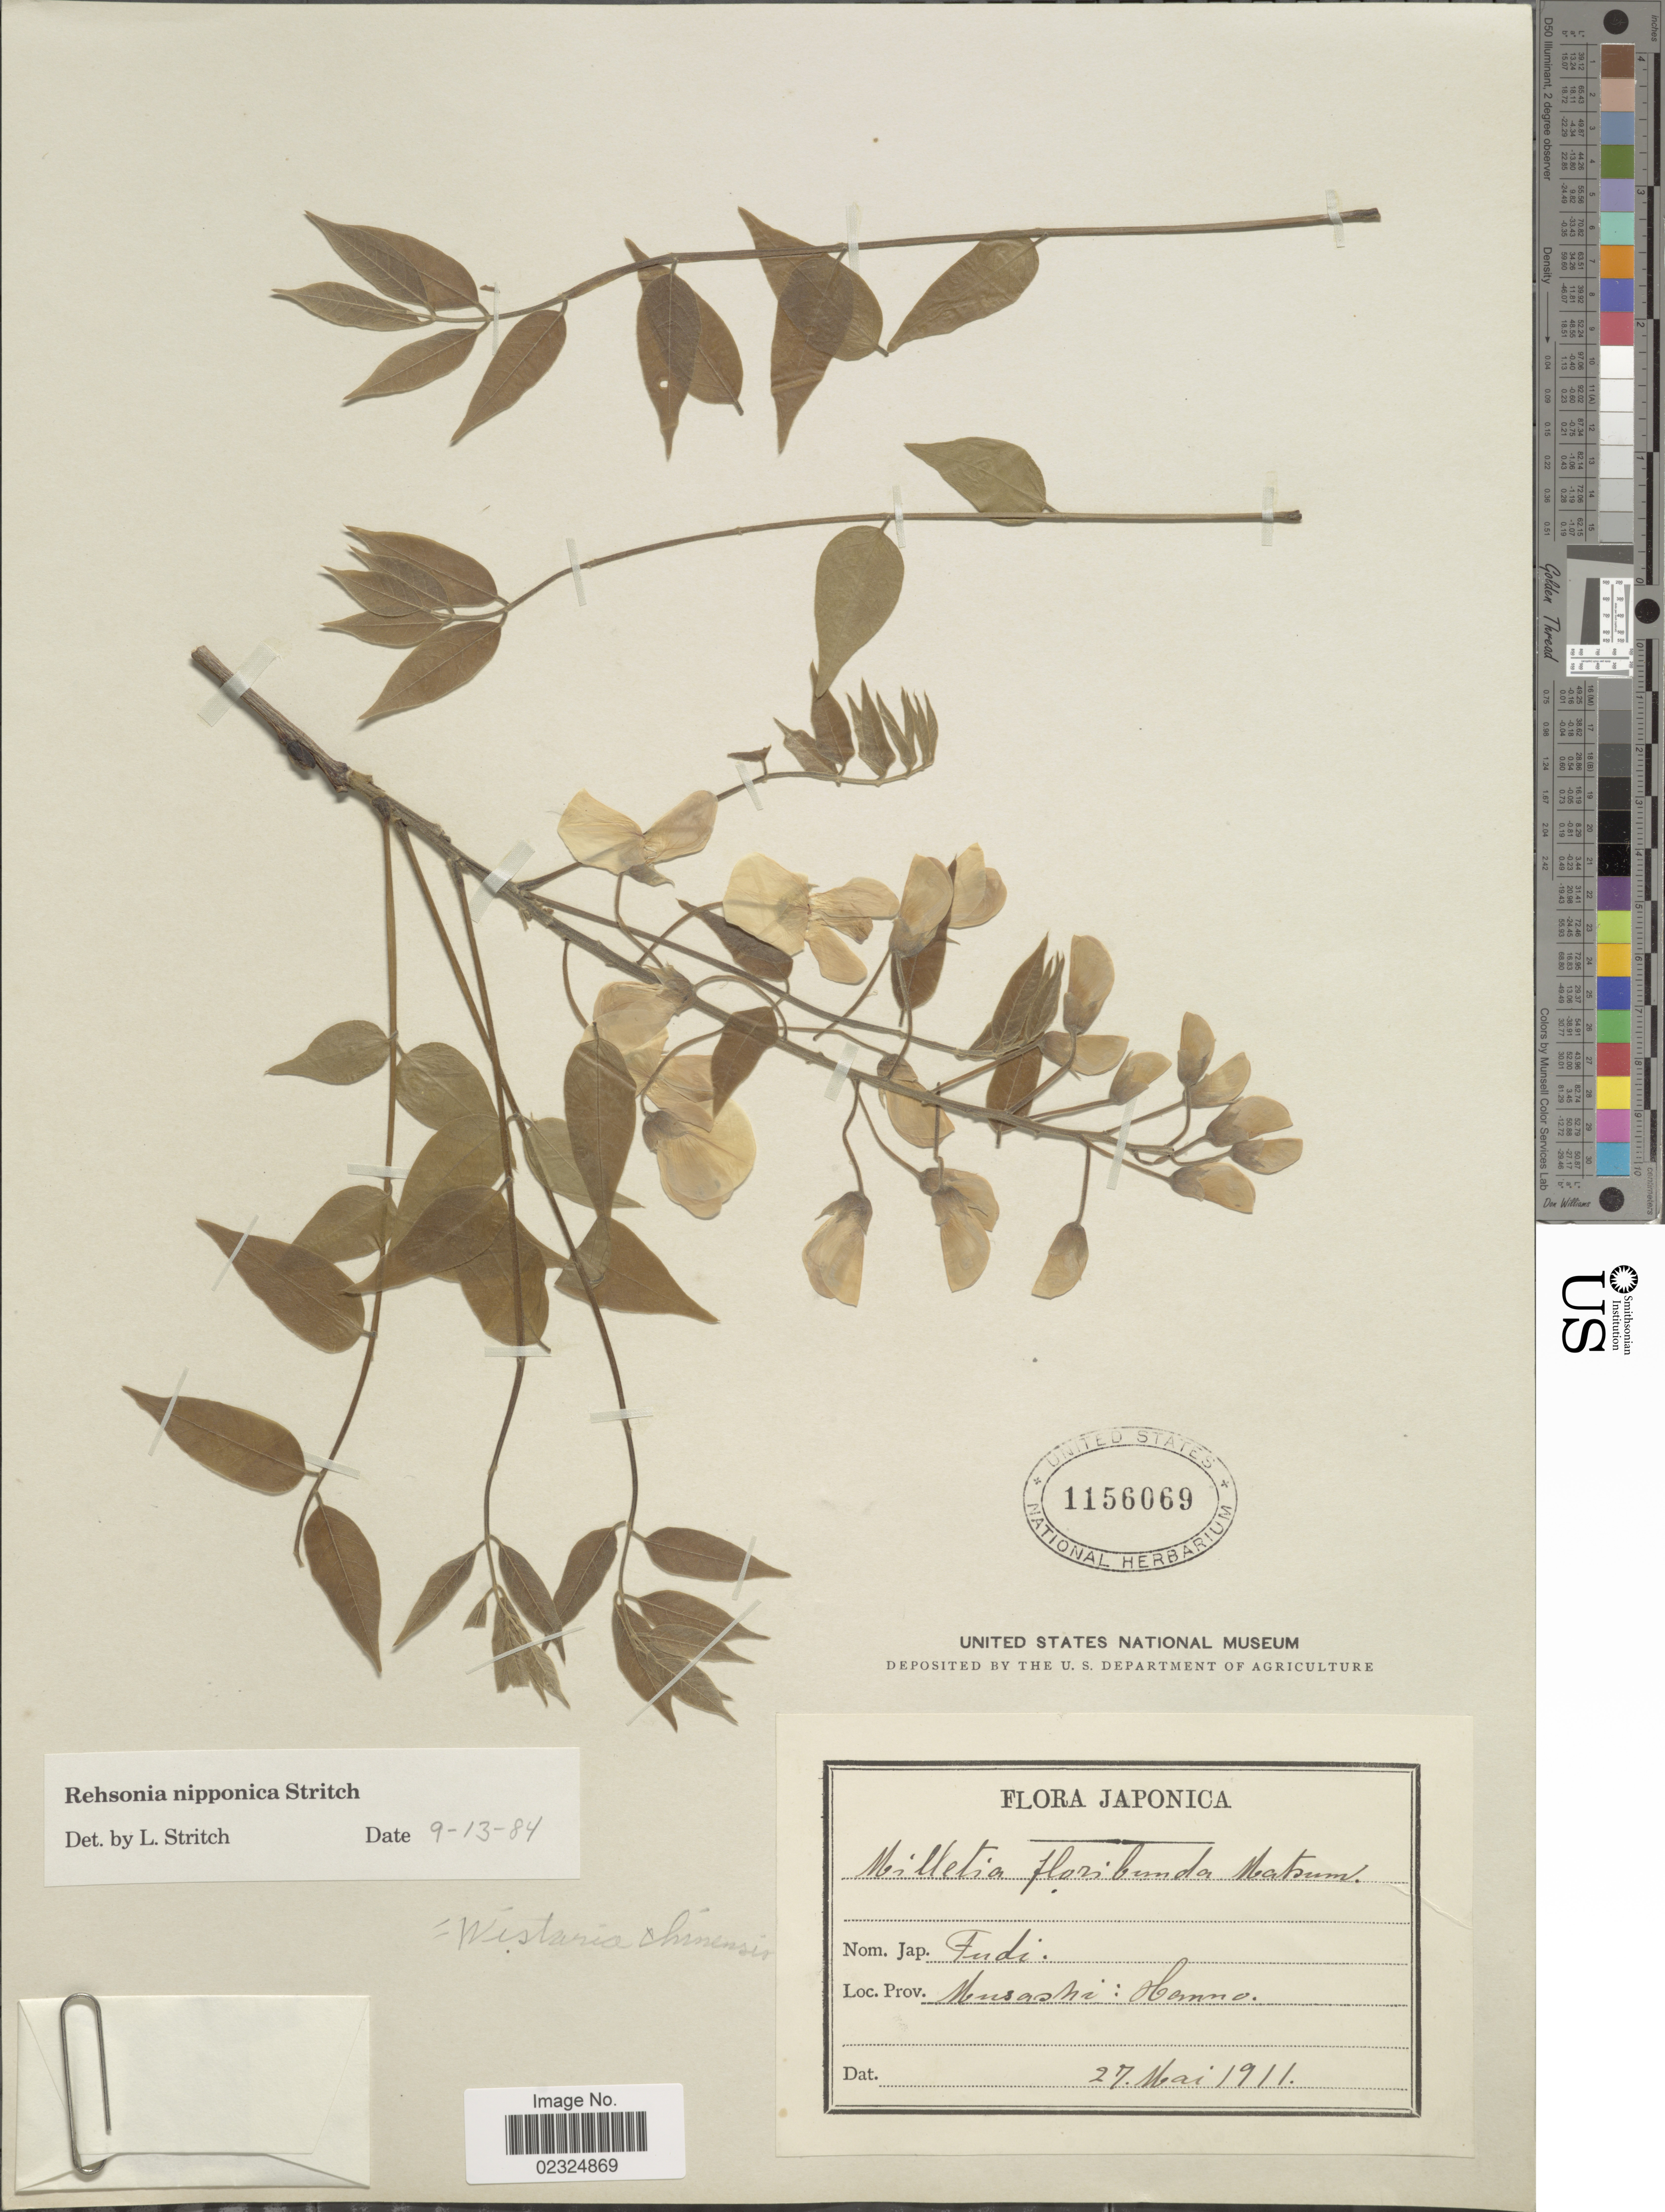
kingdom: Plantae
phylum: Tracheophyta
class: Magnoliopsida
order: Fabales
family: Fabaceae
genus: Wisteria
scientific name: Wisteria floribunda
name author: (Willd.) DC.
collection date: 1911-05-27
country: Japan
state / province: Saitama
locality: Japonica, Musashi: Hanno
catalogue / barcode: US 1156069